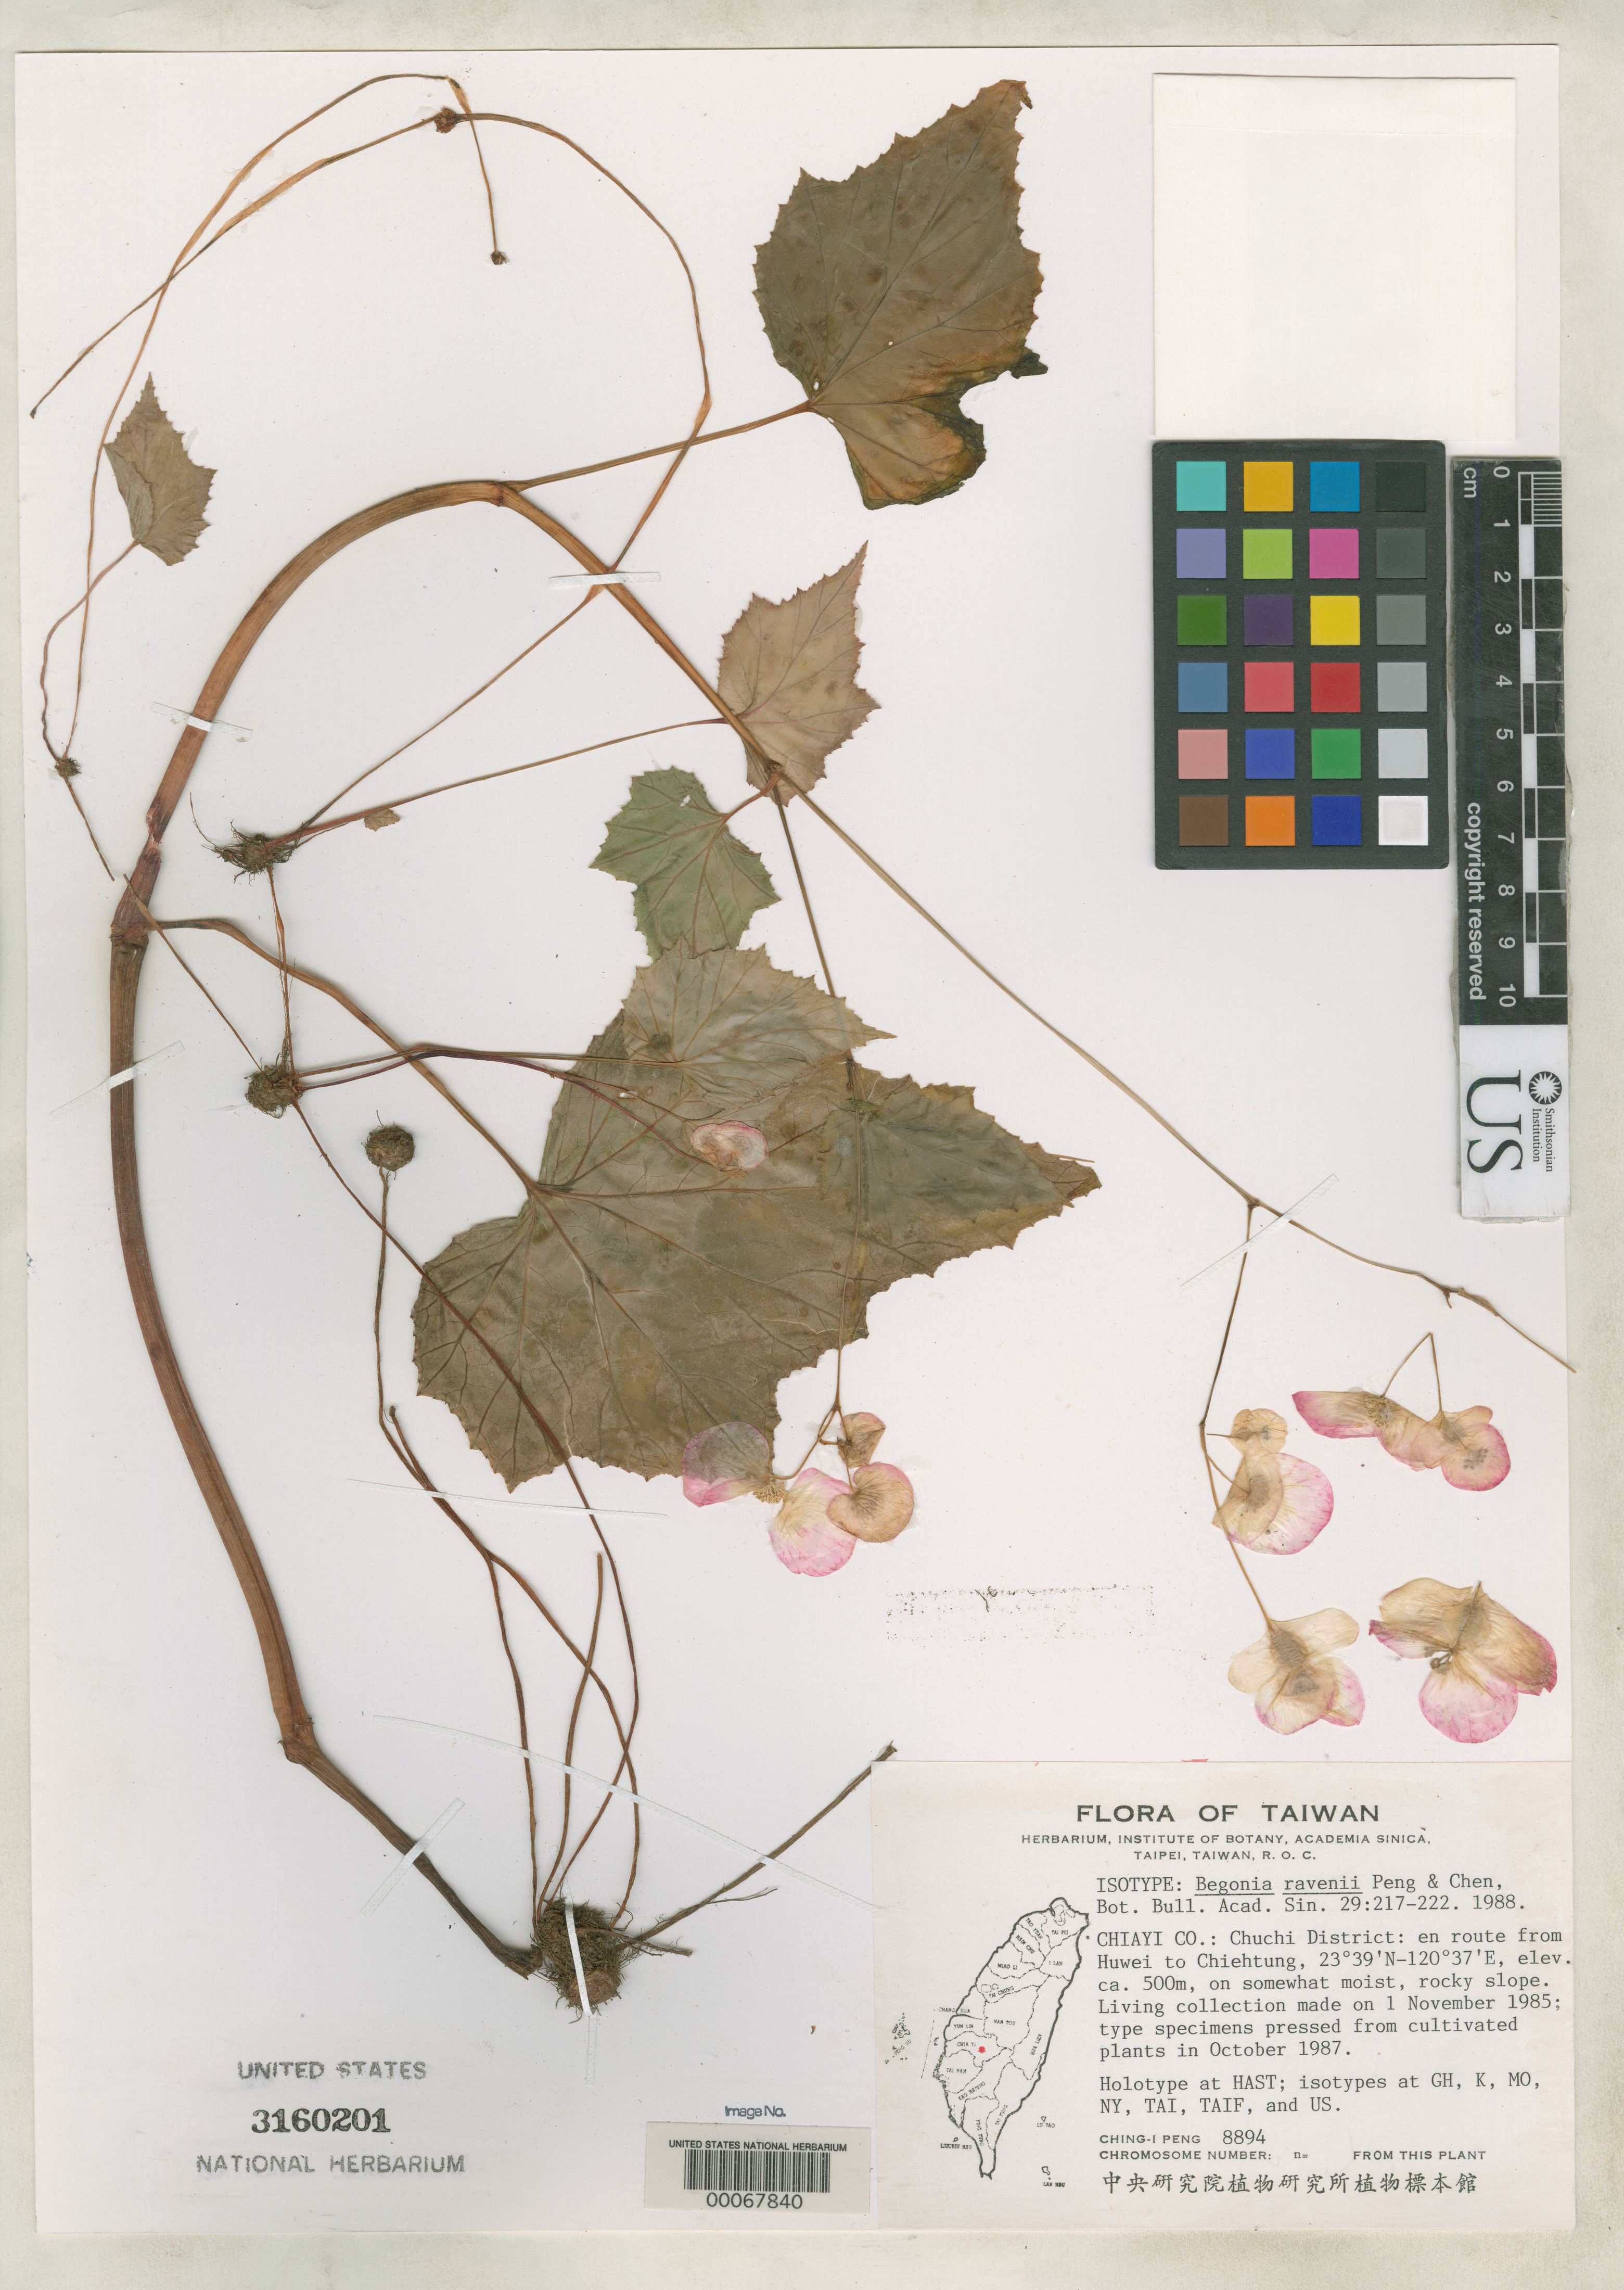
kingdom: Plantae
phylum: Tracheophyta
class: Magnoliopsida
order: Cucurbitales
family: Begoniaceae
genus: Begonia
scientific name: Begonia ravenii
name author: C.I. Peng & Y.K. Chen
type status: Isotype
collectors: C.-I Peng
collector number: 8894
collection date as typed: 01 Nov 1985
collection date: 1985-11-01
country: Taiwan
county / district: Chiayi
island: Taiwan [Formosa]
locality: Chuchi Dist., en route from Huwei to Chiehtung.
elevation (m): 500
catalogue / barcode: US 3160201